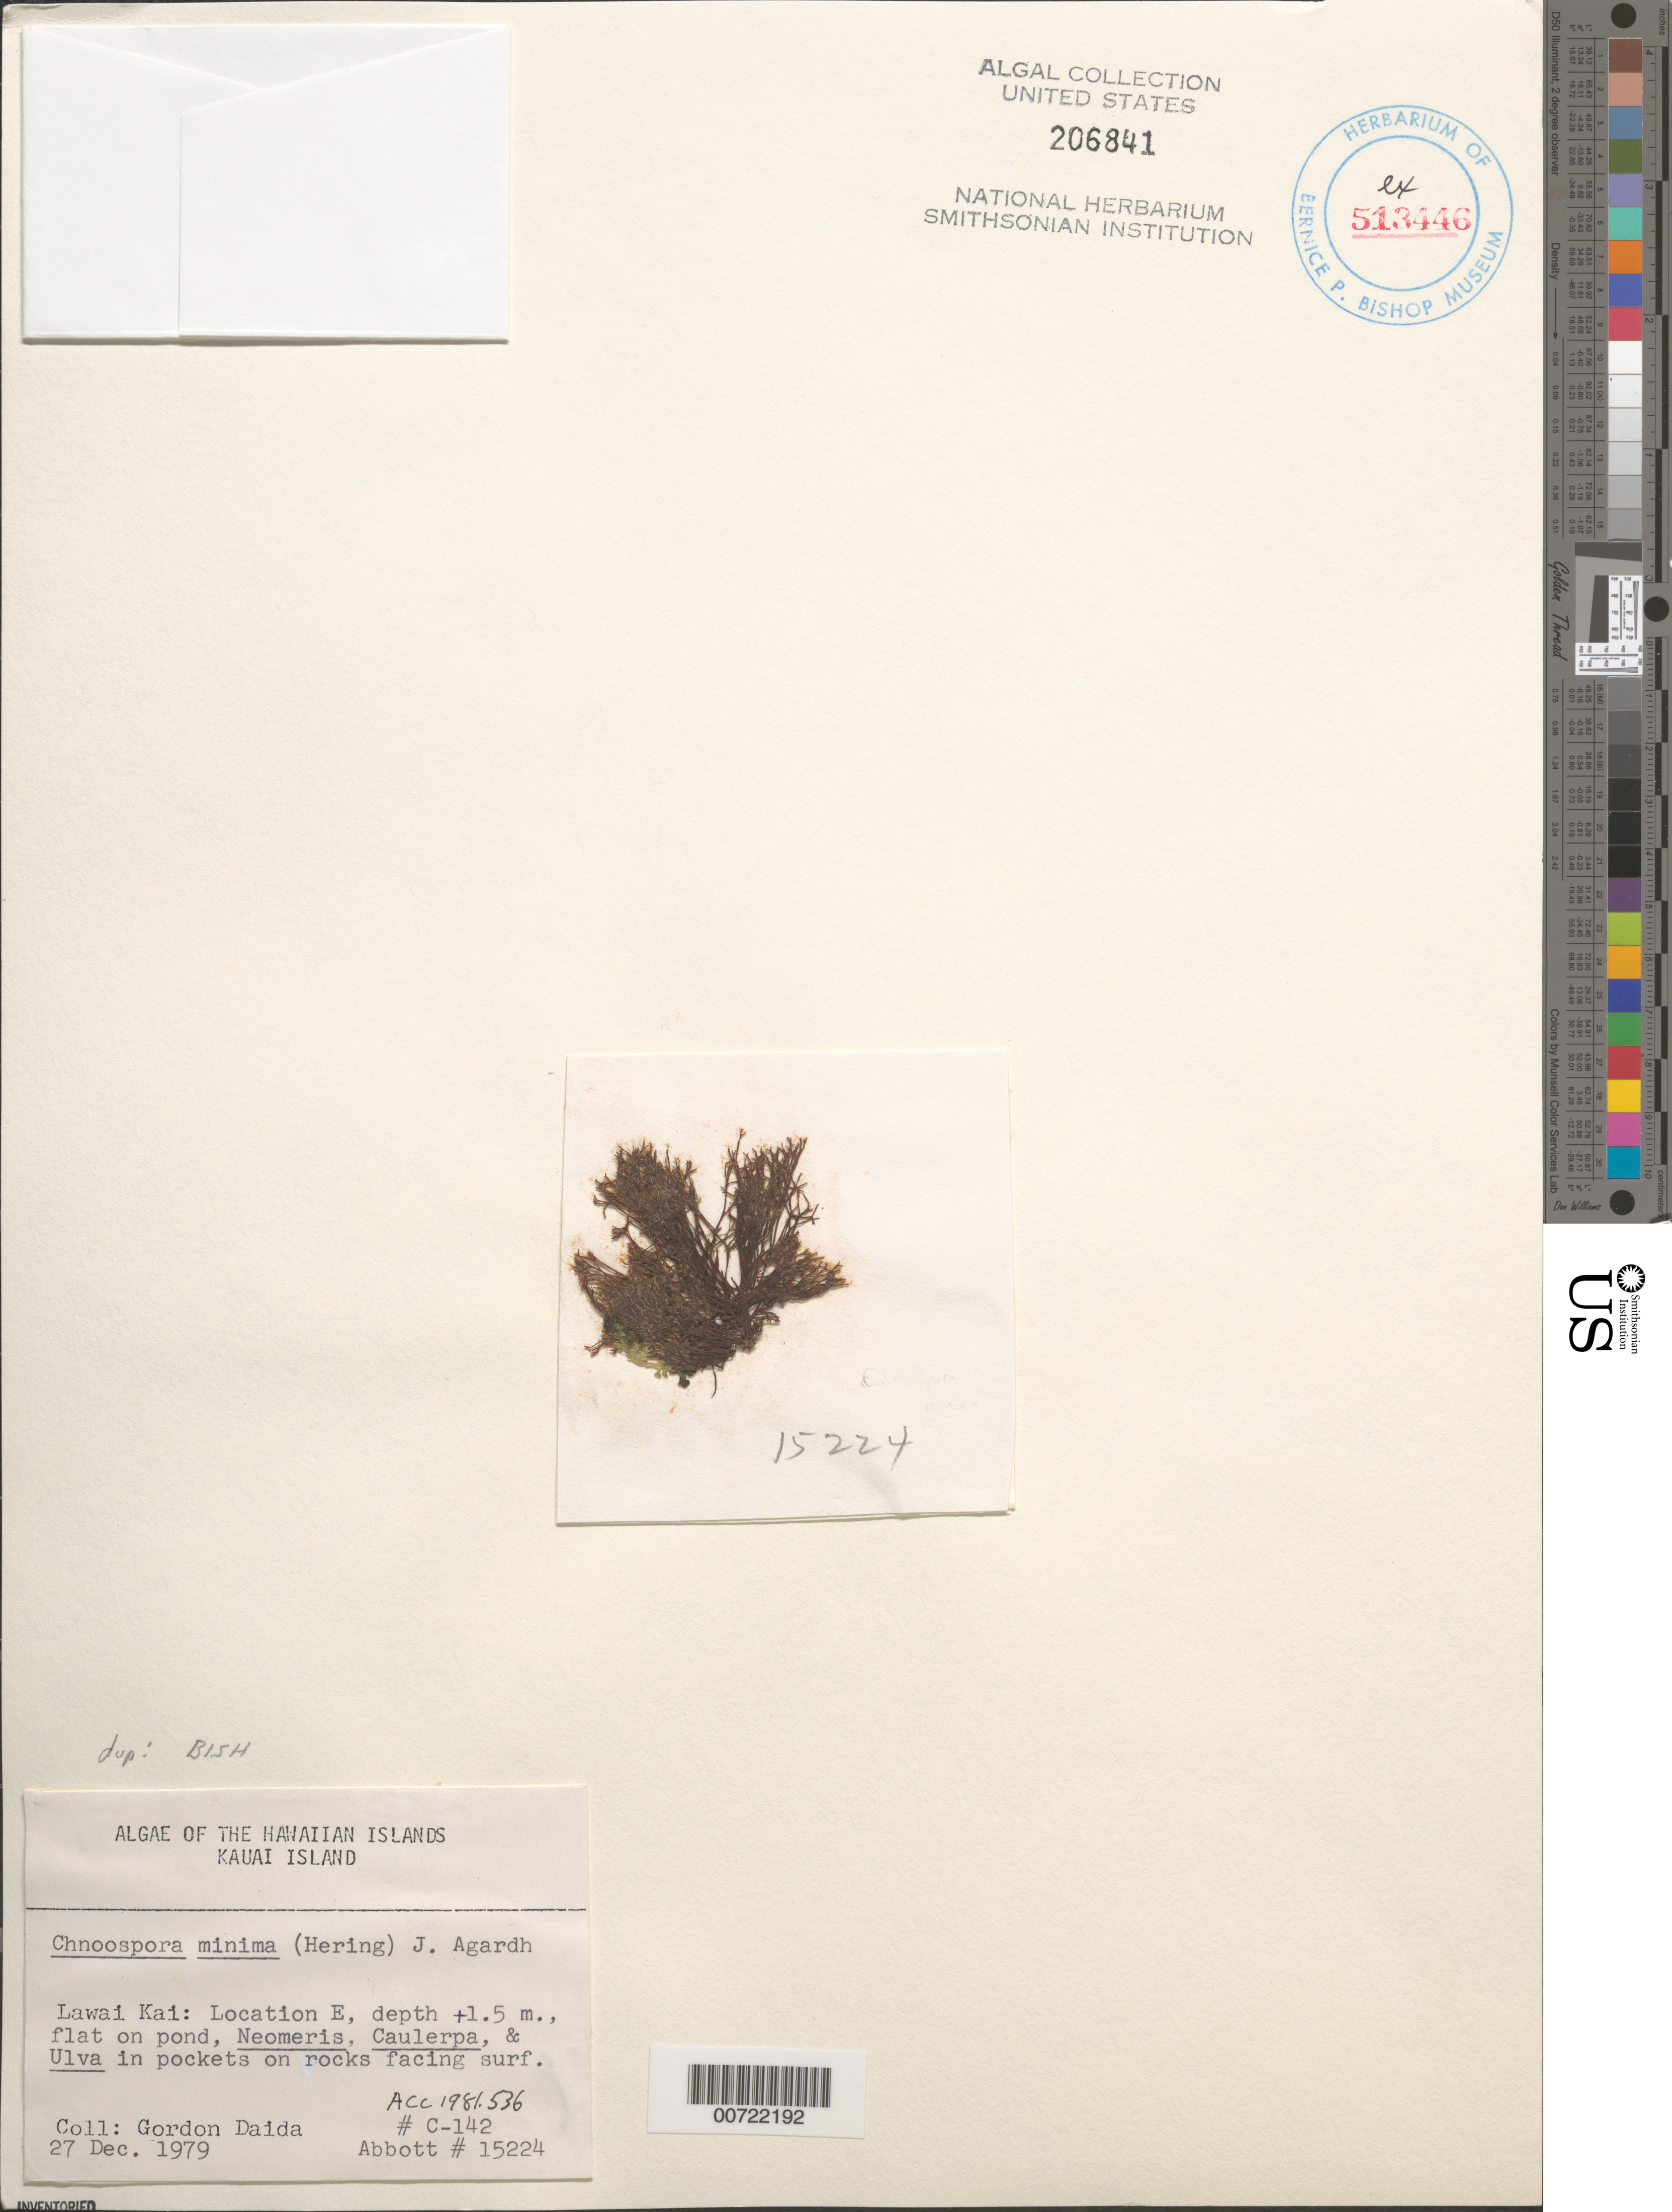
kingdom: Chromista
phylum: Ochrophyta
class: Phaeophyceae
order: Scytosiphonales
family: Scytosiphonaceae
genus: Chnoospora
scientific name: Chnoospora minima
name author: (Hering) Papenf.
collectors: G. Daida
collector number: C142 & IAA 15224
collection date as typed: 27 Dec 1979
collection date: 1979-12-27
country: United States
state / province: Hawaii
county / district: Kauai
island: Kaua'i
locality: Lawai Kai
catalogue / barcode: US 206841